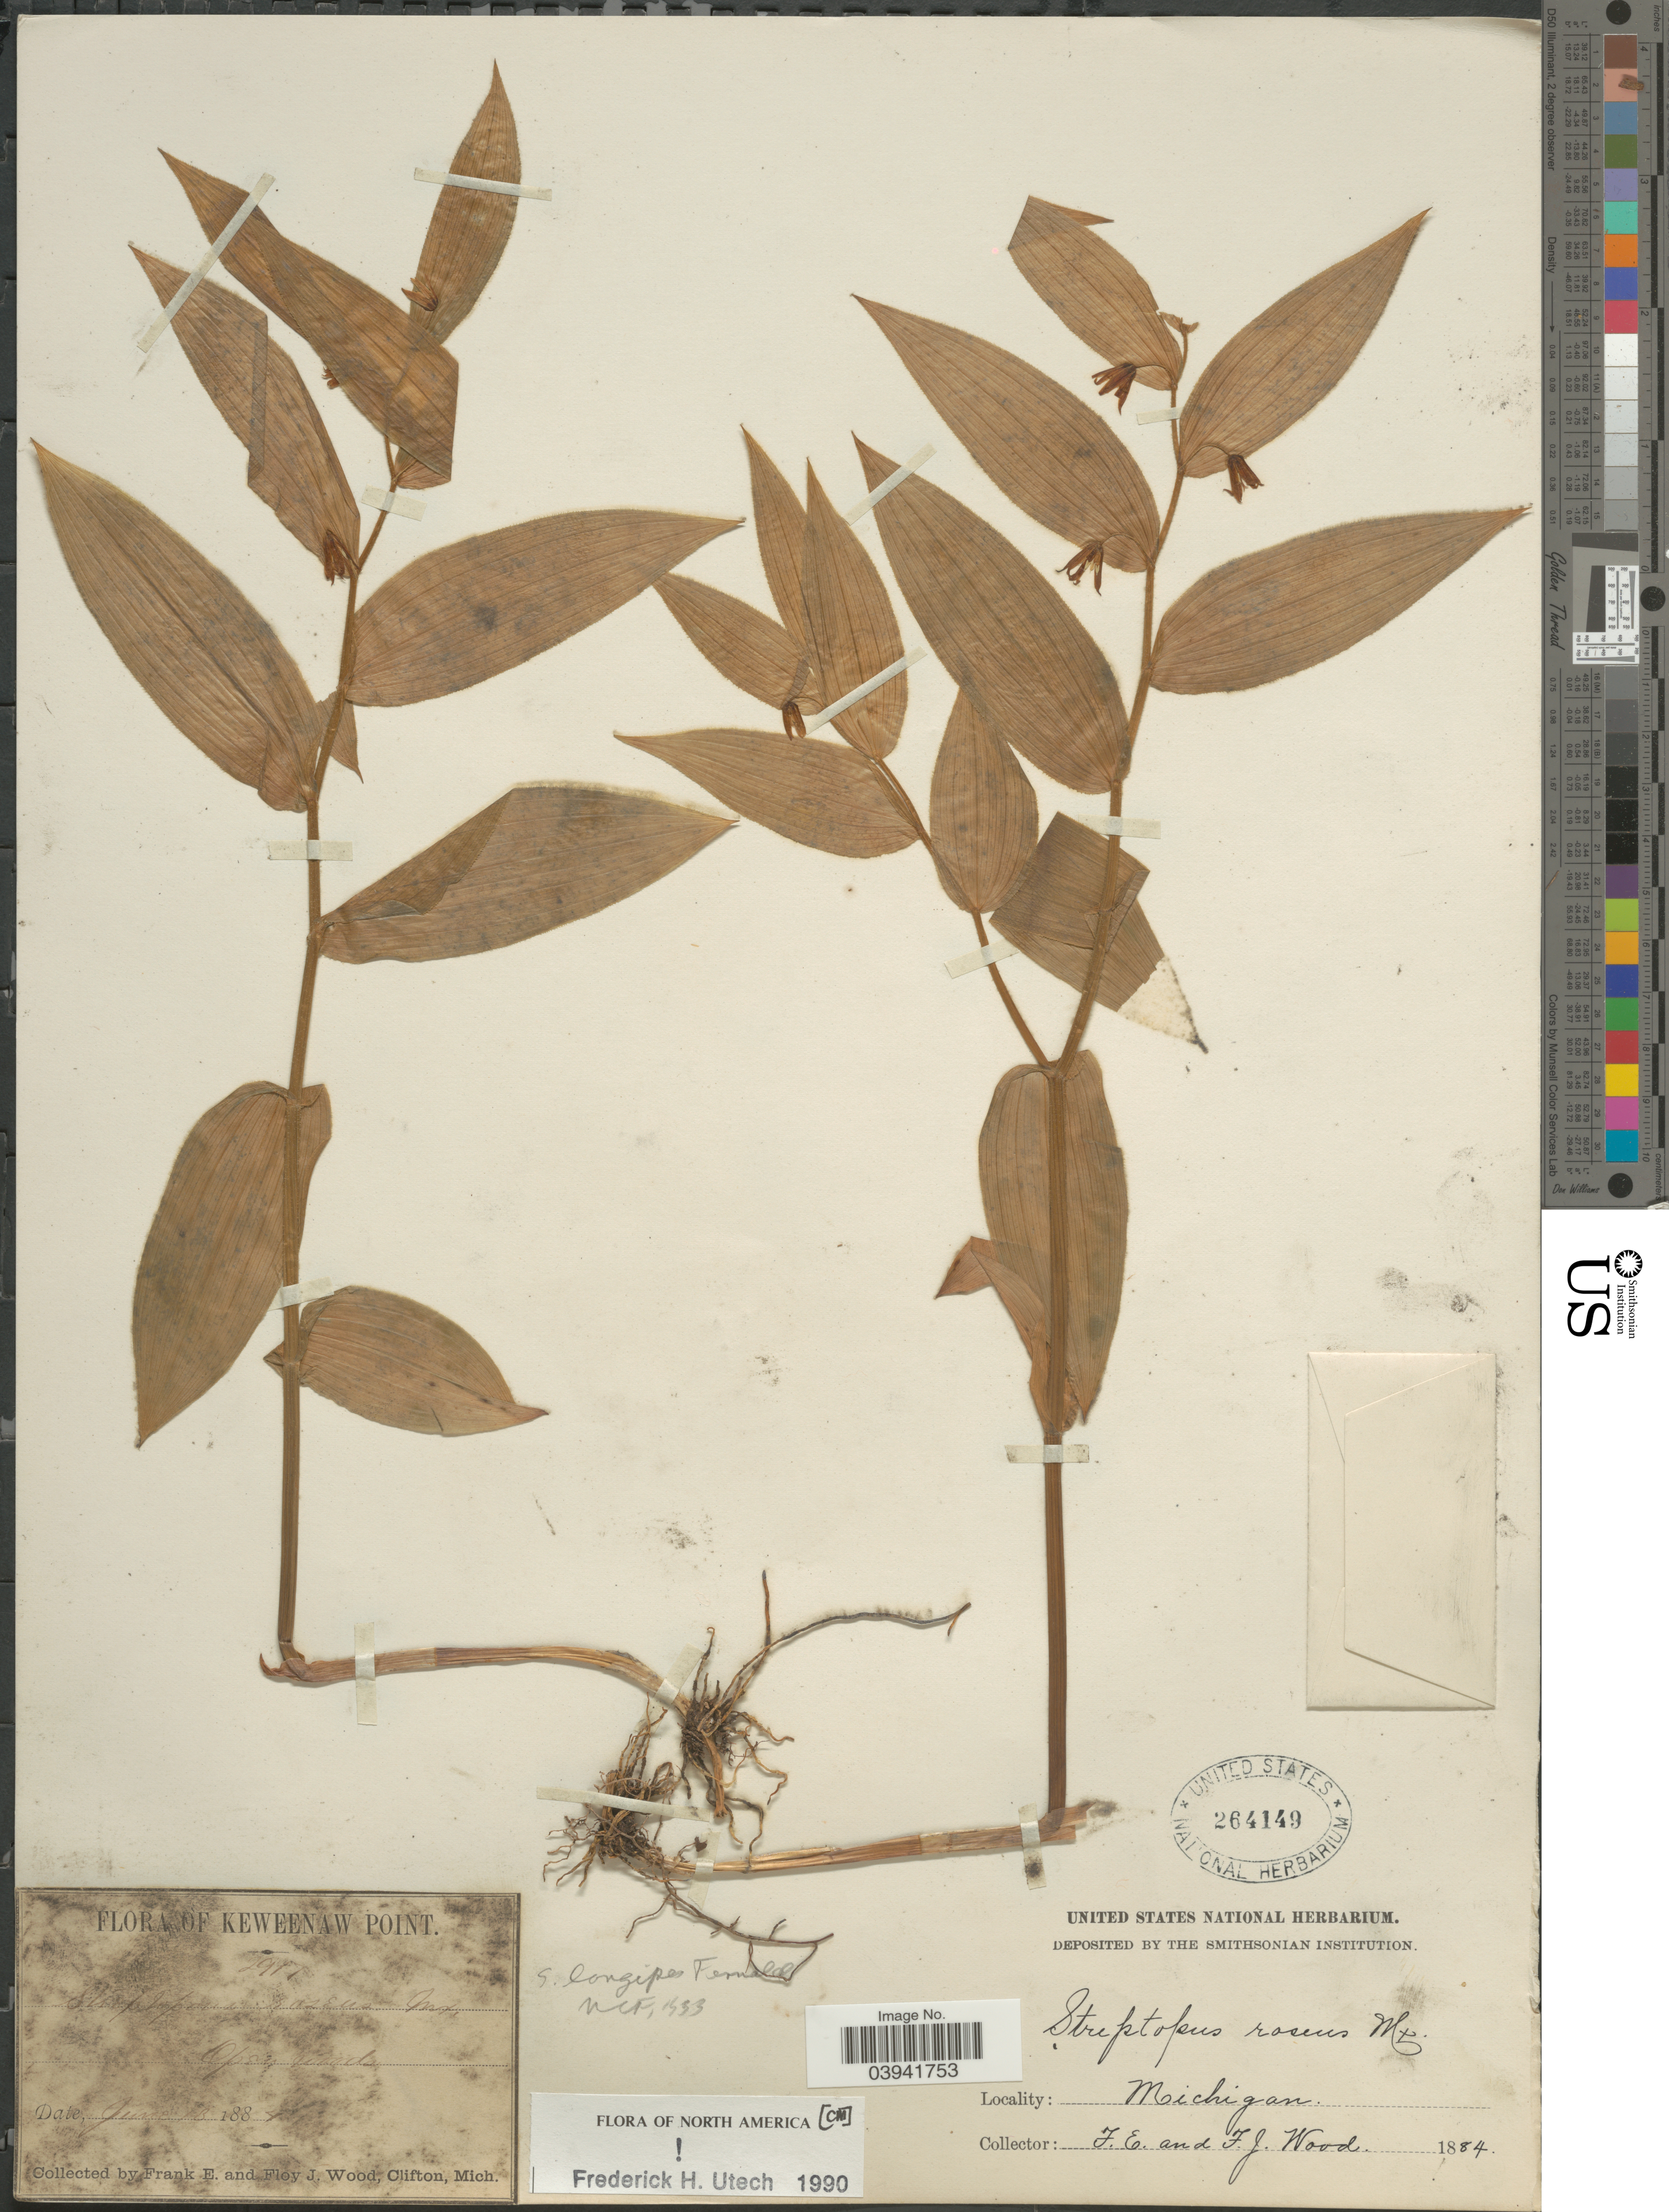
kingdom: Plantae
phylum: Tracheophyta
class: Liliopsida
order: Liliales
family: Liliaceae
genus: Streptopus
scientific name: Streptopus roseus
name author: Michx.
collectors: F. Wood & F. Wood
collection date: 1884-06-13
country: United States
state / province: Michigan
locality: Keweenaw Point.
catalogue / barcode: US 264149